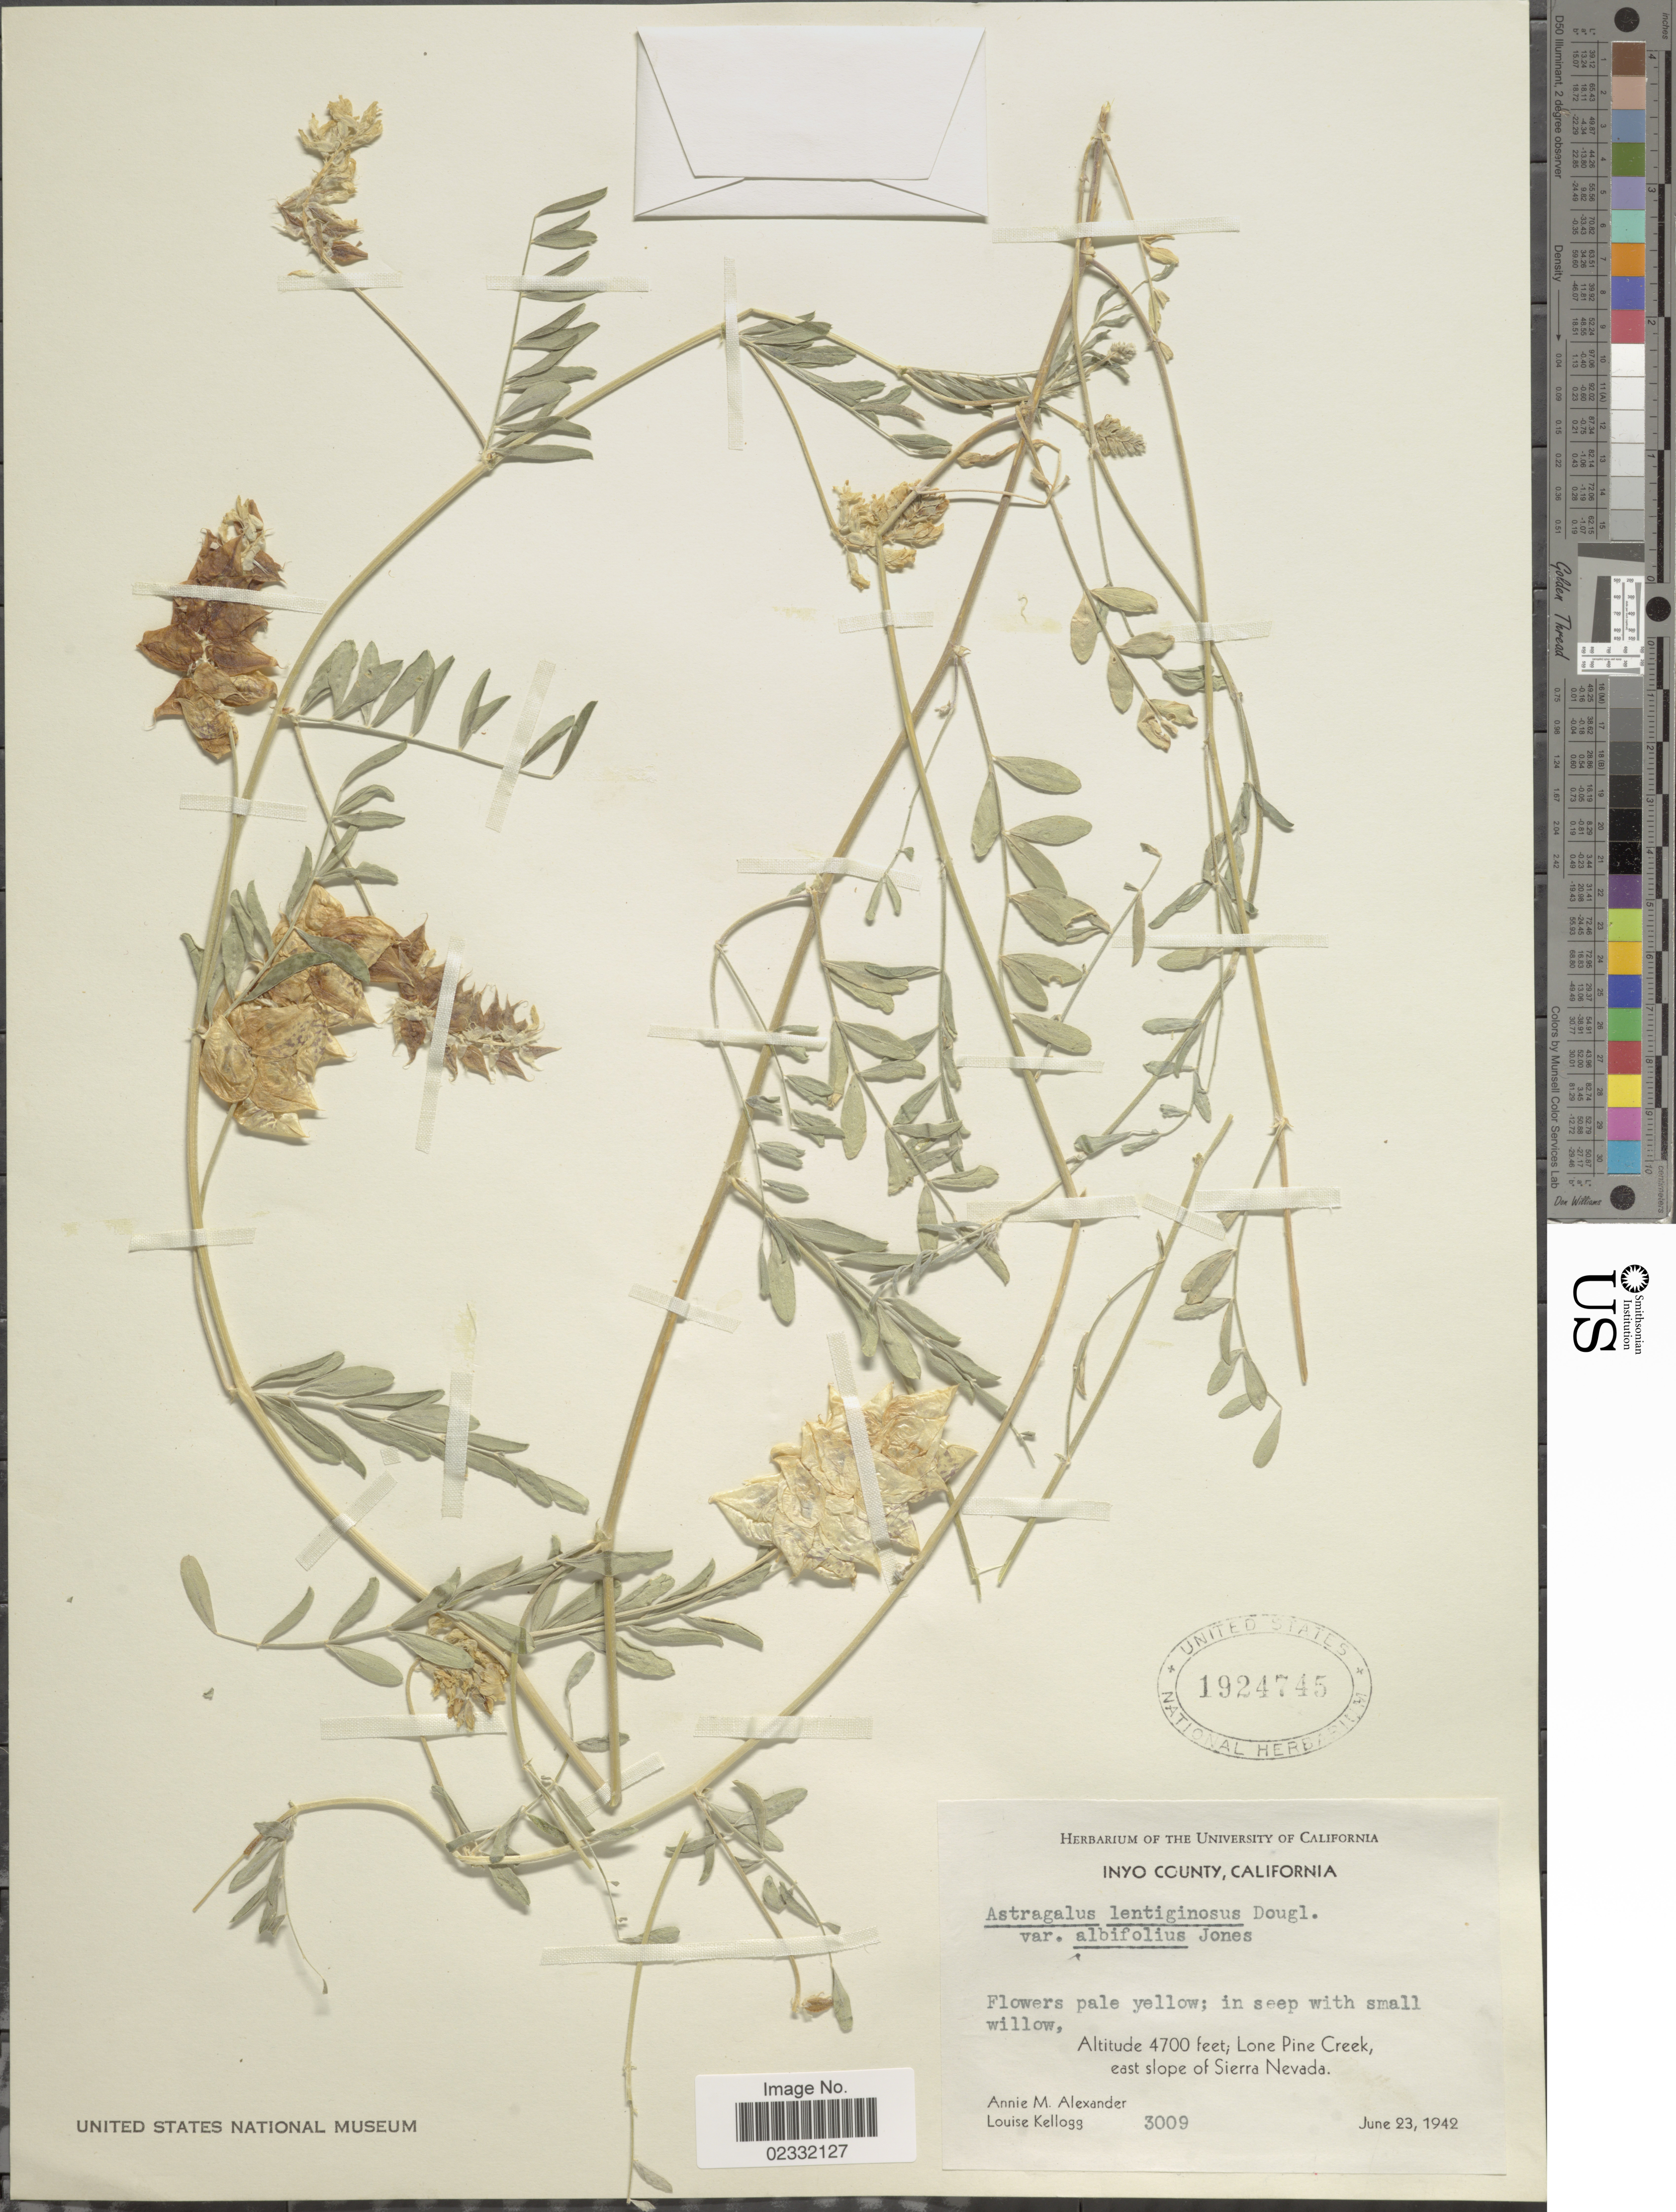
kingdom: Plantae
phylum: Tracheophyta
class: Magnoliopsida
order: Fabales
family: Fabaceae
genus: Astragalus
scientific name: Astragalus lentiginosus var. albifolius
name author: M.E. Jones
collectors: A. M. Alexander & L. Kellogg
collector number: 3009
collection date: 1942-06-23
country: United States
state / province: California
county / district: Inyo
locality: Inyo County, Lone Pine Creek, east slope of Sierra Nevada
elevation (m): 1433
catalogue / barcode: US 1924745